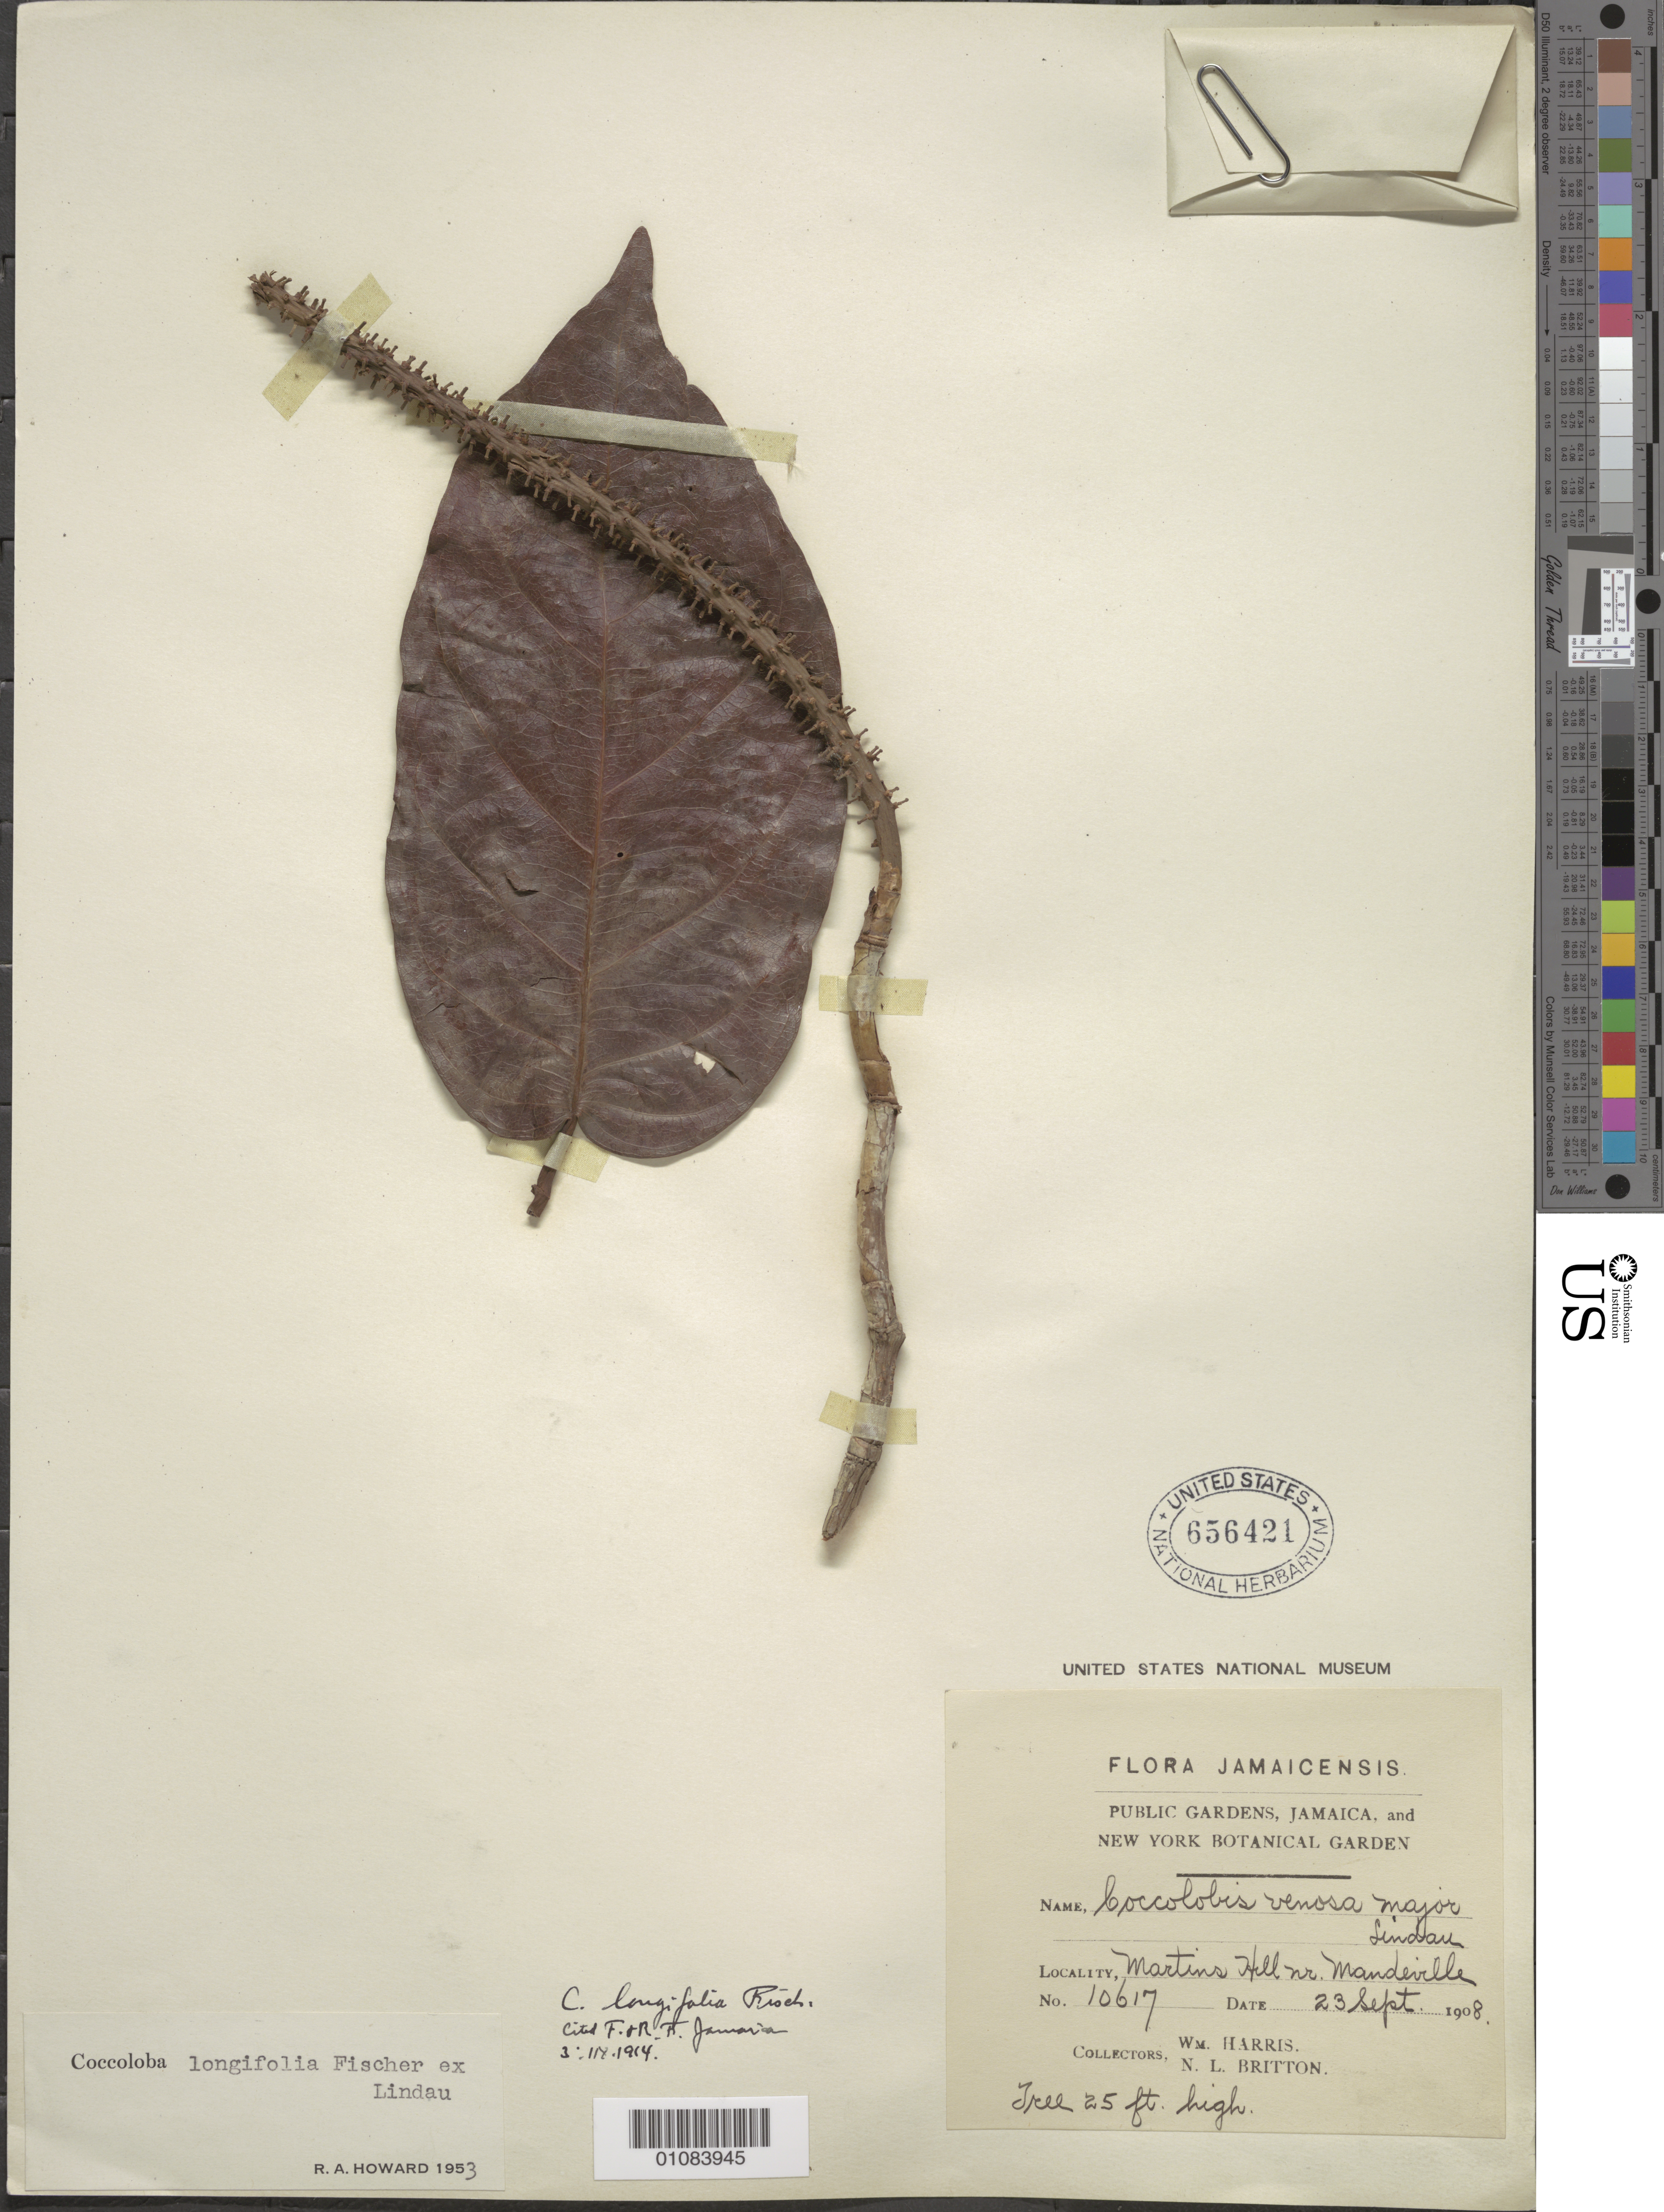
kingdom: Plantae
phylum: Tracheophyta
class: Magnoliopsida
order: Caryophyllales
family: Polygonaceae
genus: Coccoloba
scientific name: Coccoloba longifolia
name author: Fisch. ex Lindau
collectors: W. Harris & N. Britton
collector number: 10617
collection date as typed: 23 Sep 1908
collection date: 1908-09-23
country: Jamaica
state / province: Manchester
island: Jamaica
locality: Mandeville, Martins Hill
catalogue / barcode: US 656421